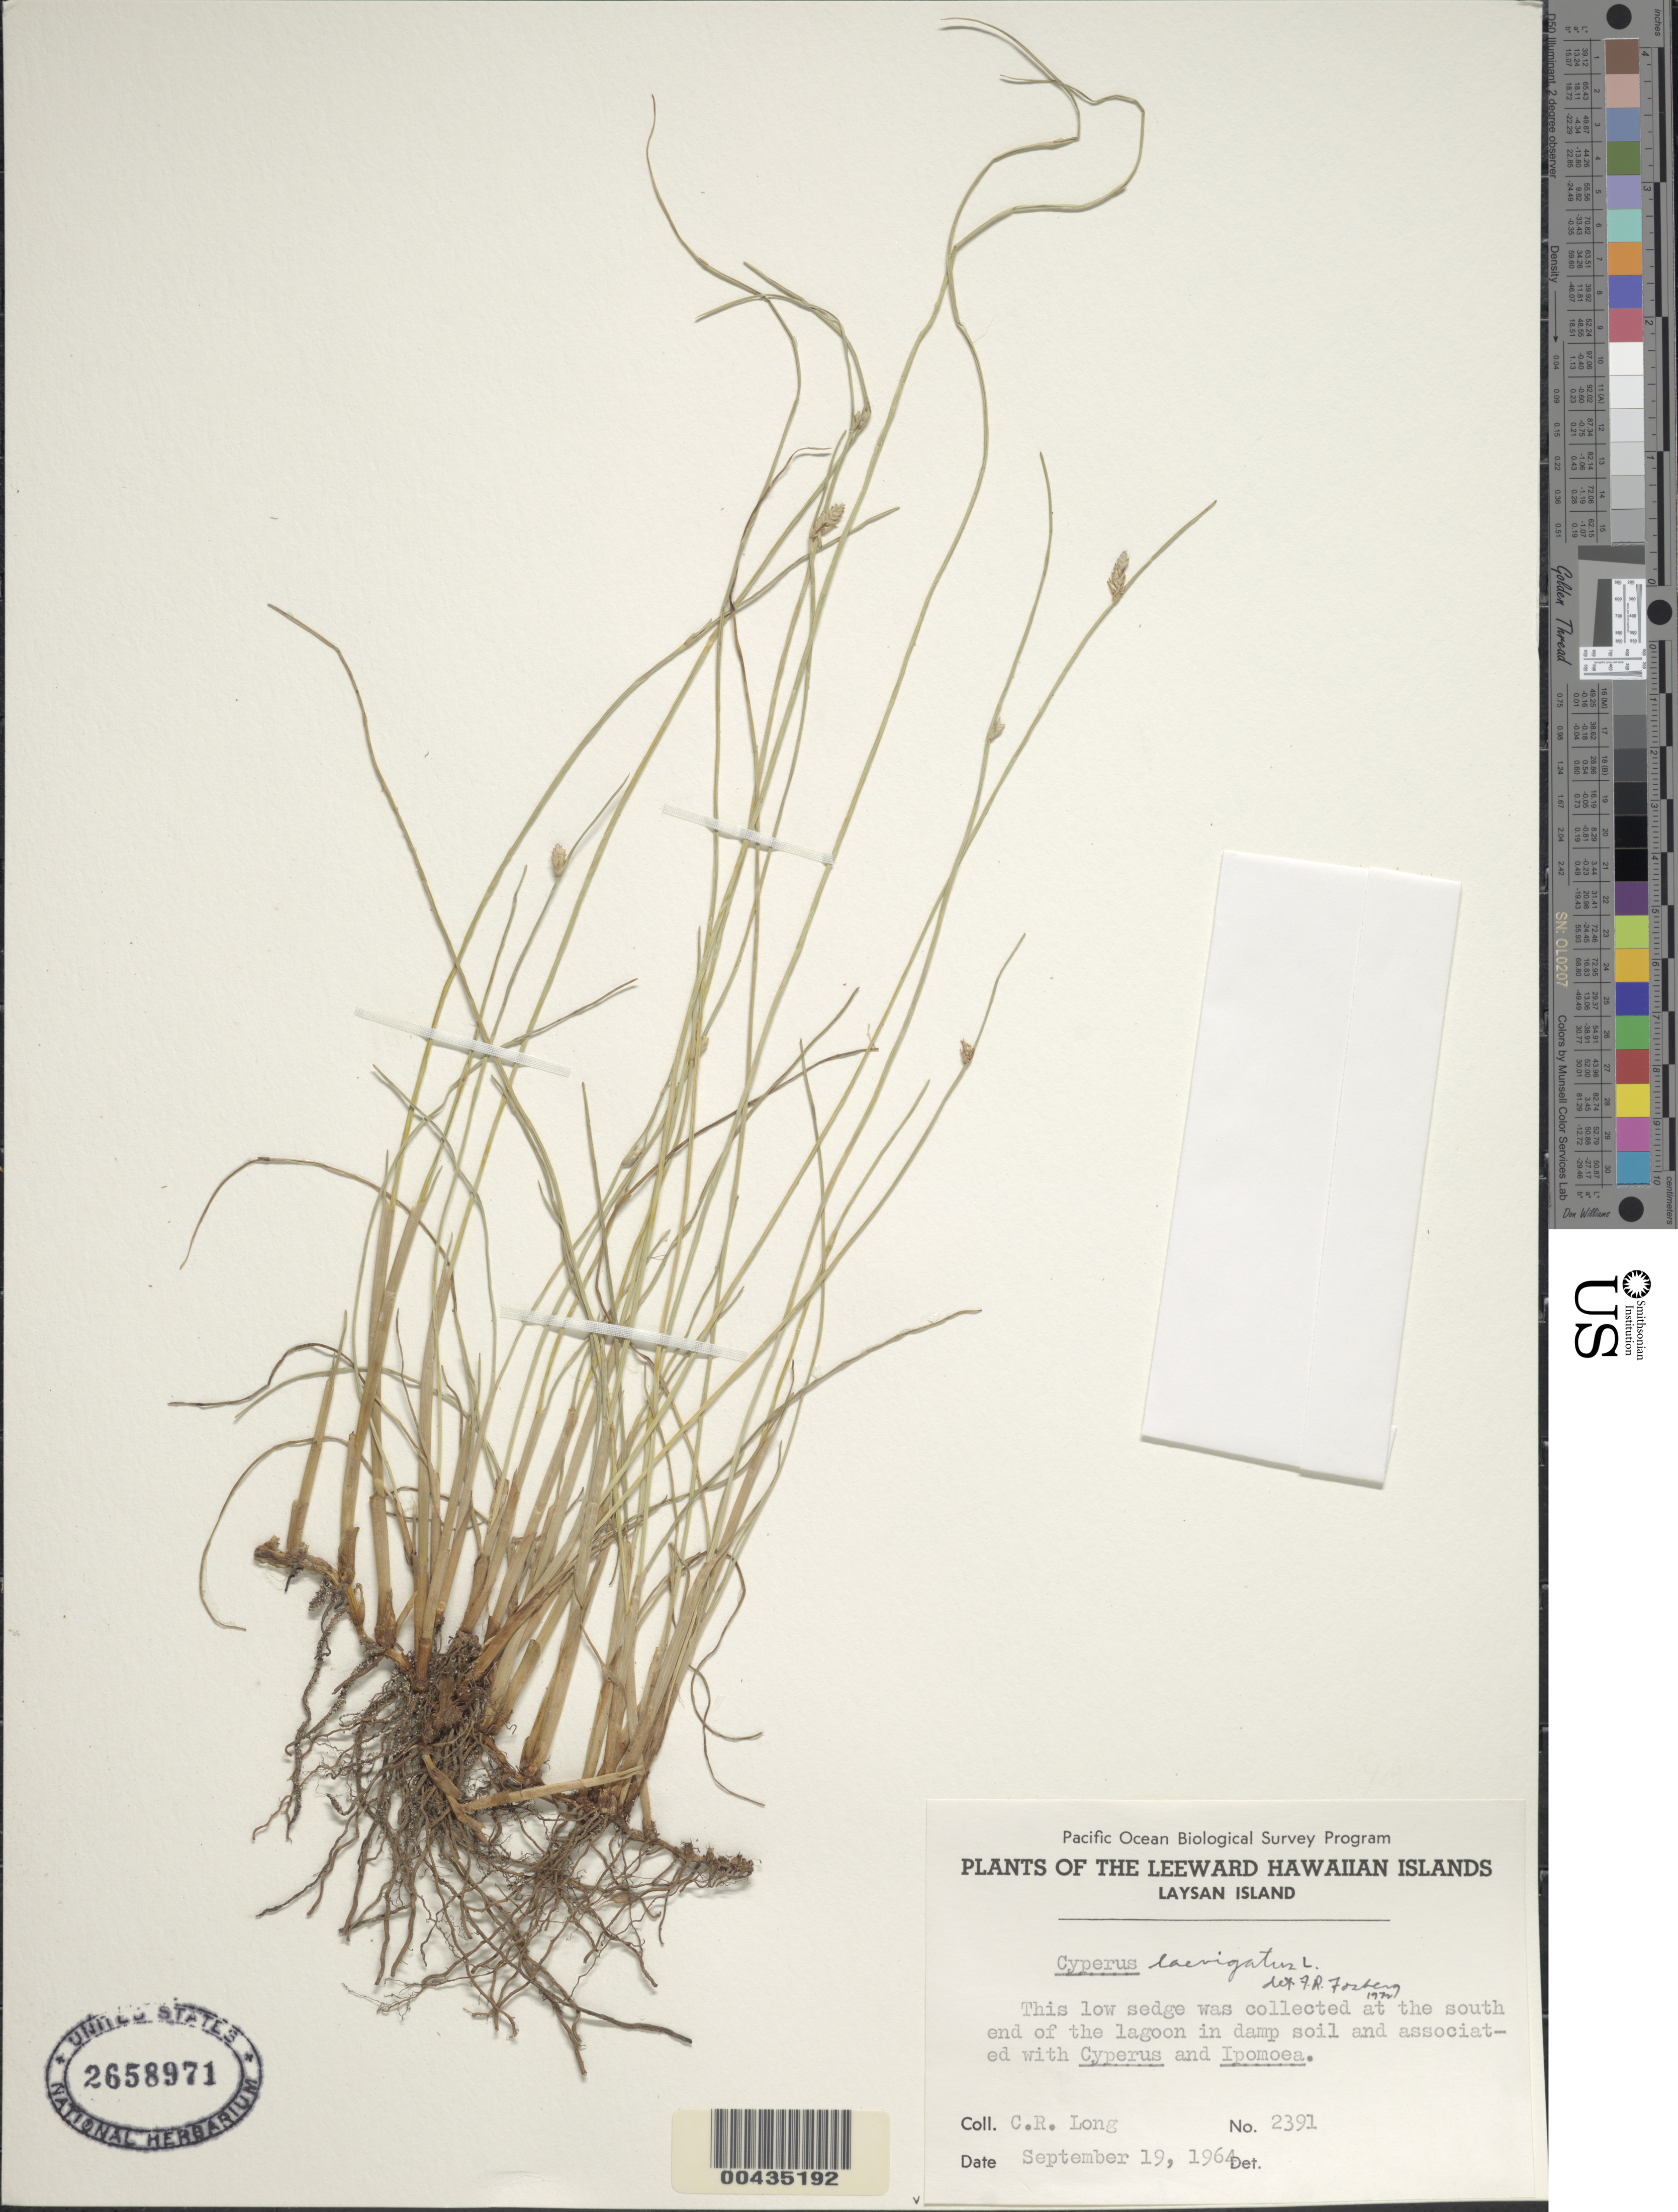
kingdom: Plantae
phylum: Tracheophyta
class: Liliopsida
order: Poales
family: Cyperaceae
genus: Cyperus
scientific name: Cyperus laevigatus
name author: L.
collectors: C. Long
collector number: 2391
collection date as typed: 19 Sep 1964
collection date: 1964-09-19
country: United States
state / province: Hawaii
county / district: Honolulu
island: Laysan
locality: Laysan - at the south end of the lagoon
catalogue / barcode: US 2658971